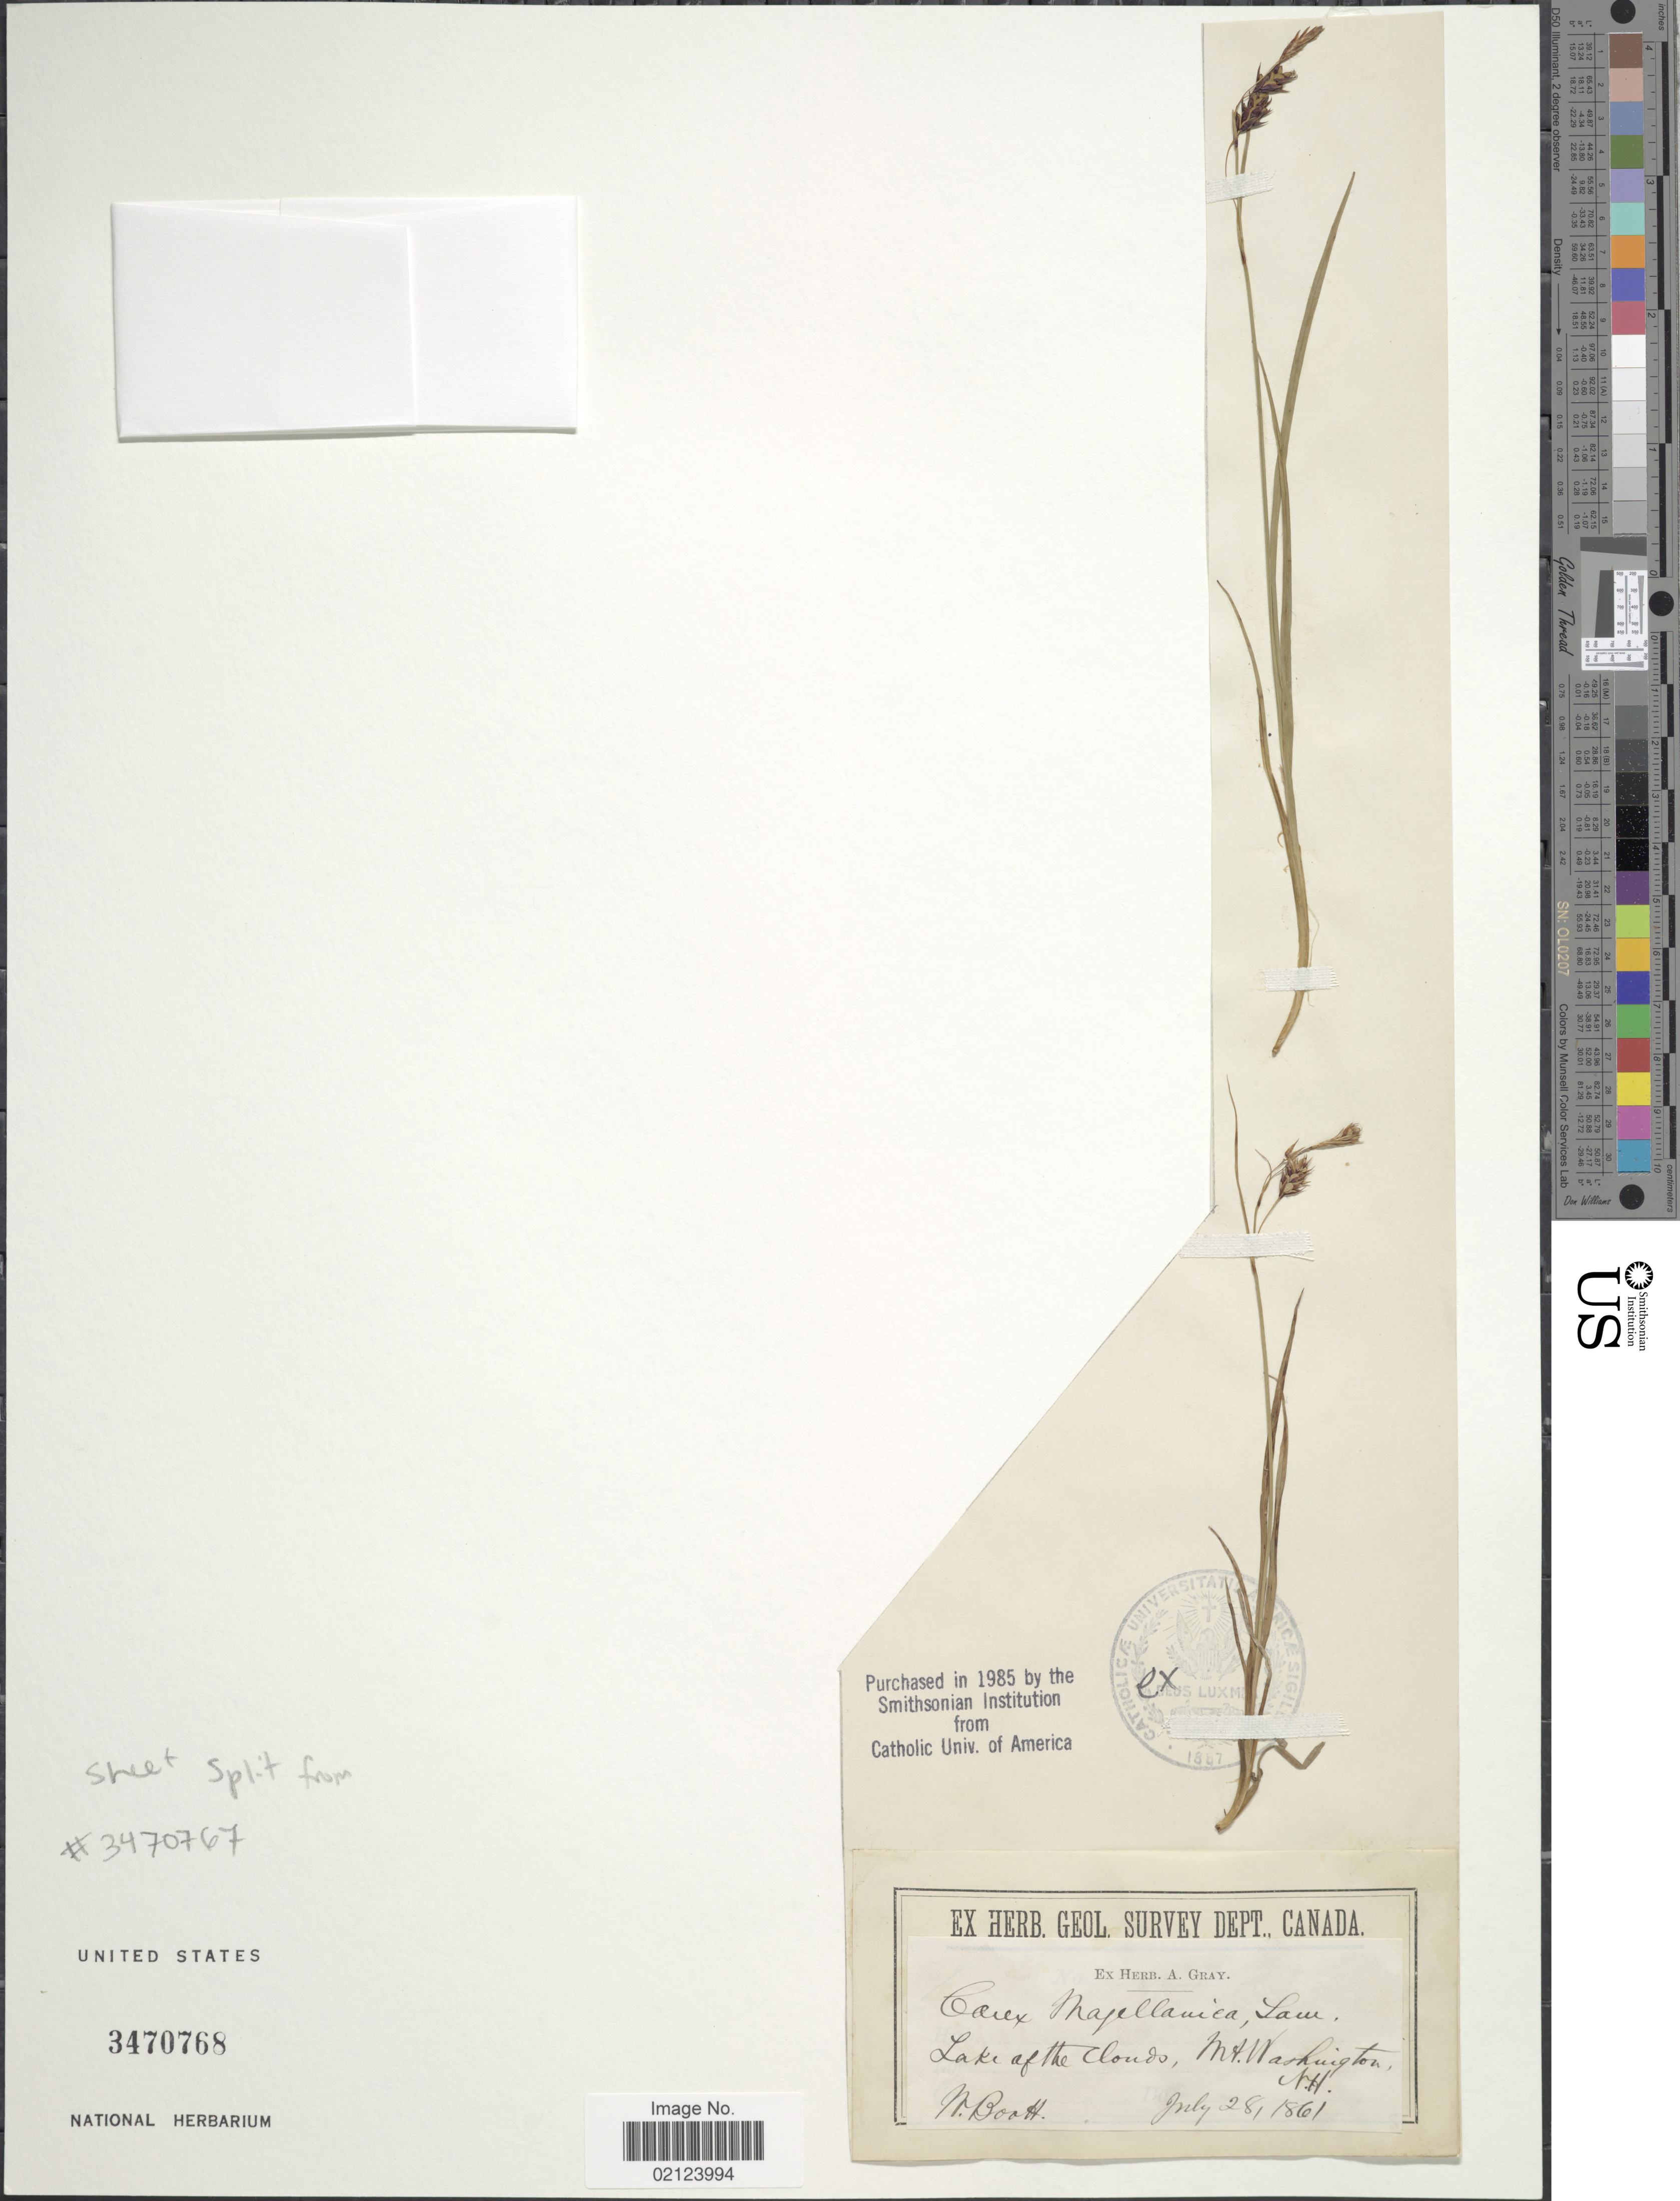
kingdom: Plantae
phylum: Tracheophyta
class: Liliopsida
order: Poales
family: Cyperaceae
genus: Carex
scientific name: Carex magellanica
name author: Lam.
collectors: W. Boott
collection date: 1861-07-28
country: United States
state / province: New Hampshire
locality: Lake of the clouds, Mt. Washington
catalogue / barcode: US 3470768